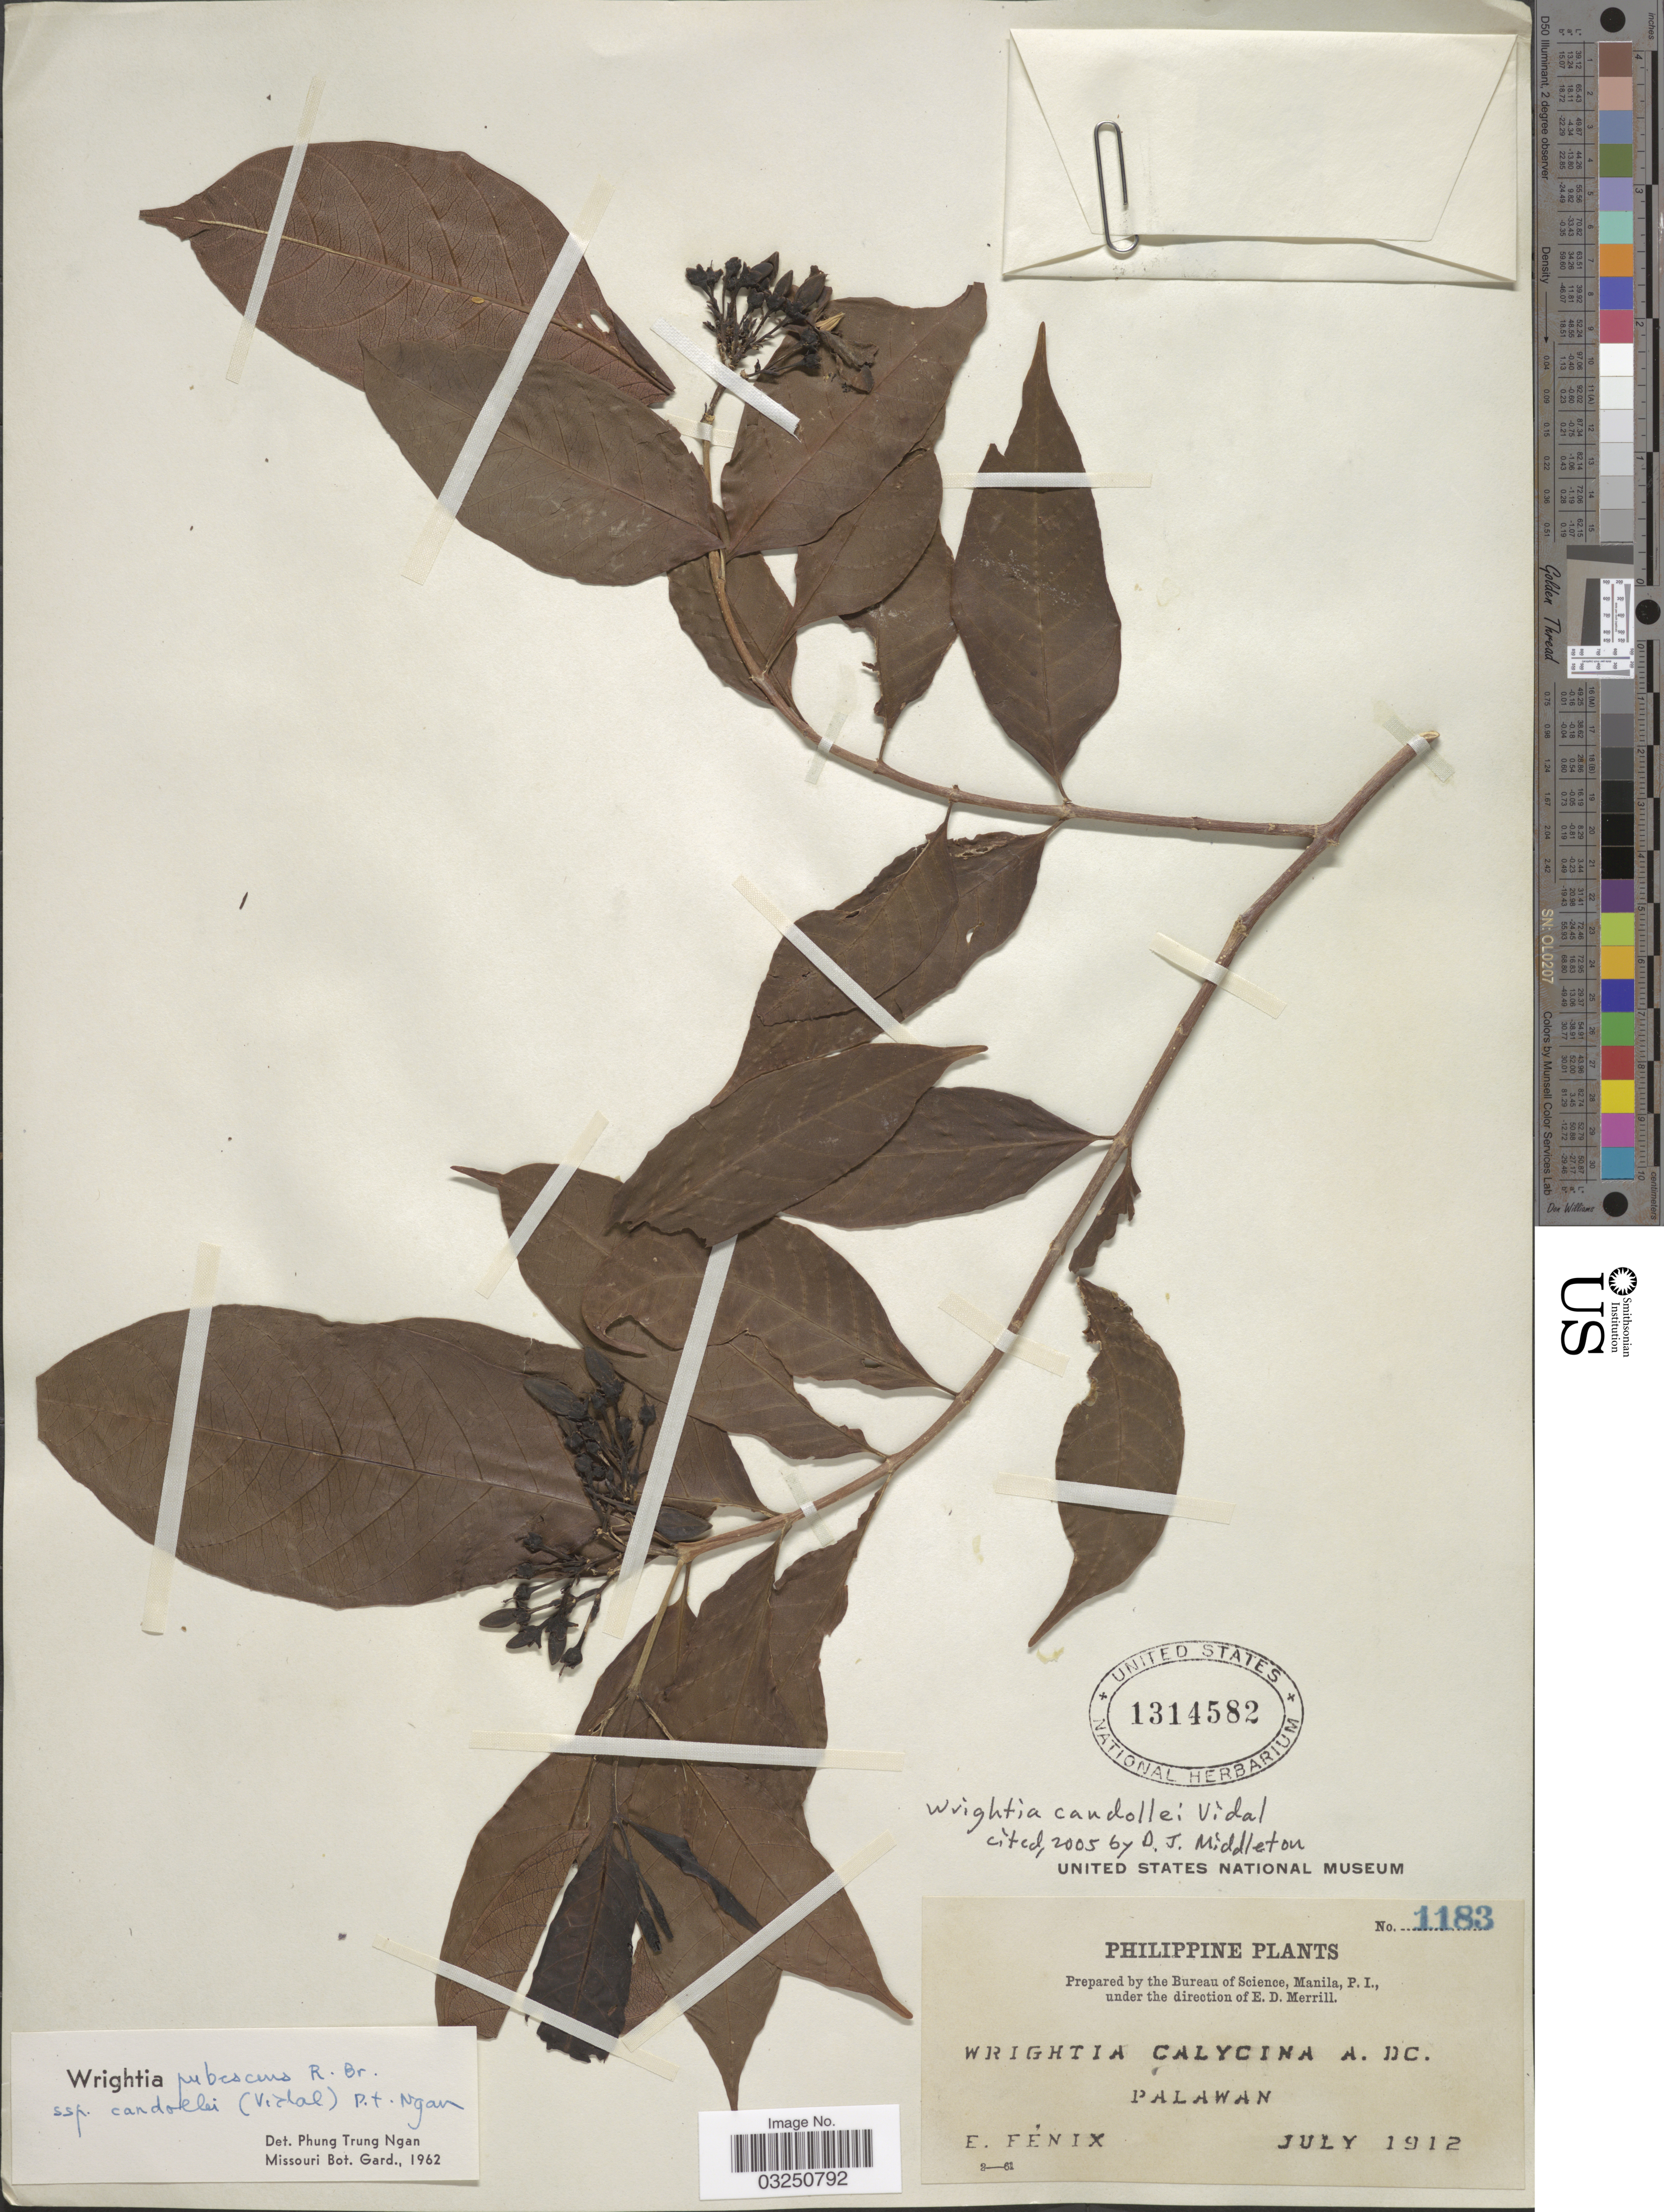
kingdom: Plantae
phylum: Tracheophyta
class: Magnoliopsida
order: Gentianales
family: Apocynaceae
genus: Wrightia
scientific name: Wrightia candollei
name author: Vidal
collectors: E. Fénix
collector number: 1183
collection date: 1912-07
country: Philippines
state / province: Mimaropa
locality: Palawan.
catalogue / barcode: US 1314582